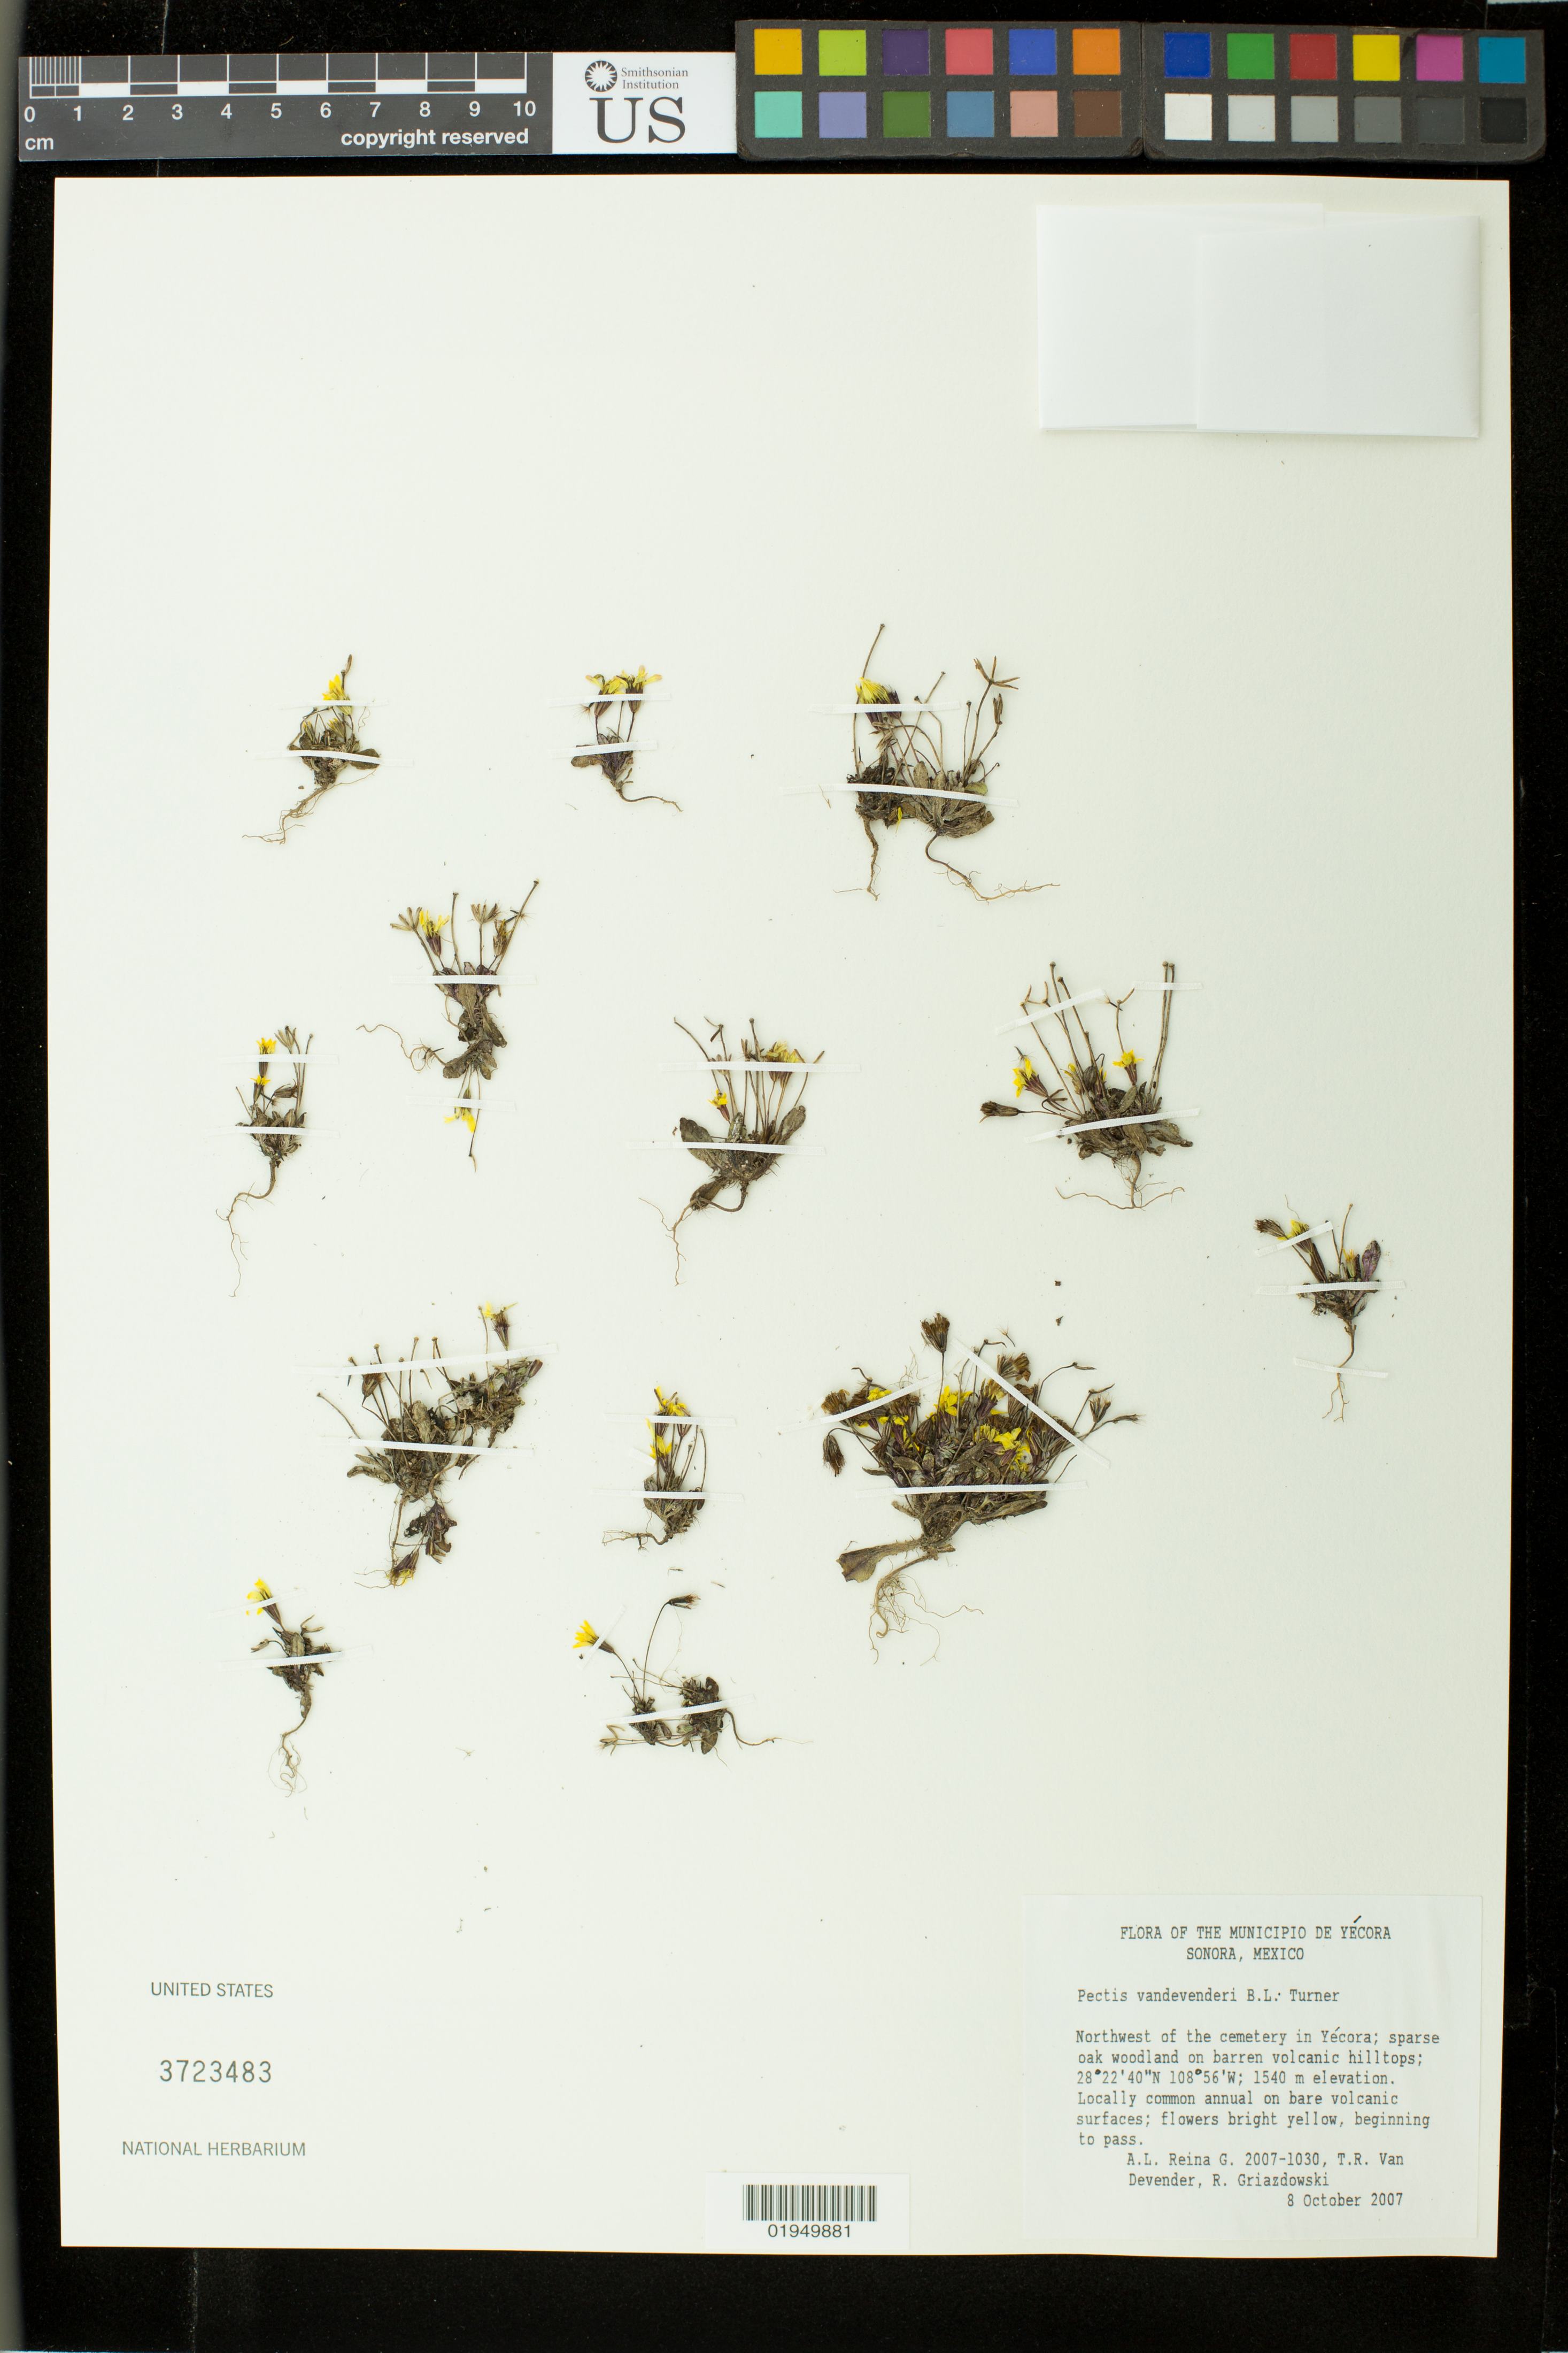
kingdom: Plantae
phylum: Tracheophyta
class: Magnoliopsida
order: Asterales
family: Asteraceae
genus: Pectis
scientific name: Pectis vandevenderi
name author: B.L. Turner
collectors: A. L. Reina G., T. R. Van Devender & R. Griazdowski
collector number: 1030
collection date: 2007-10-08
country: Mexico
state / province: Sonora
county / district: Yecora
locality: Northwest of the cemetery in Yecora.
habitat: Sparse oak woodland on barren volcanic hilltops.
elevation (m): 1540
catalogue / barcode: US 3723483